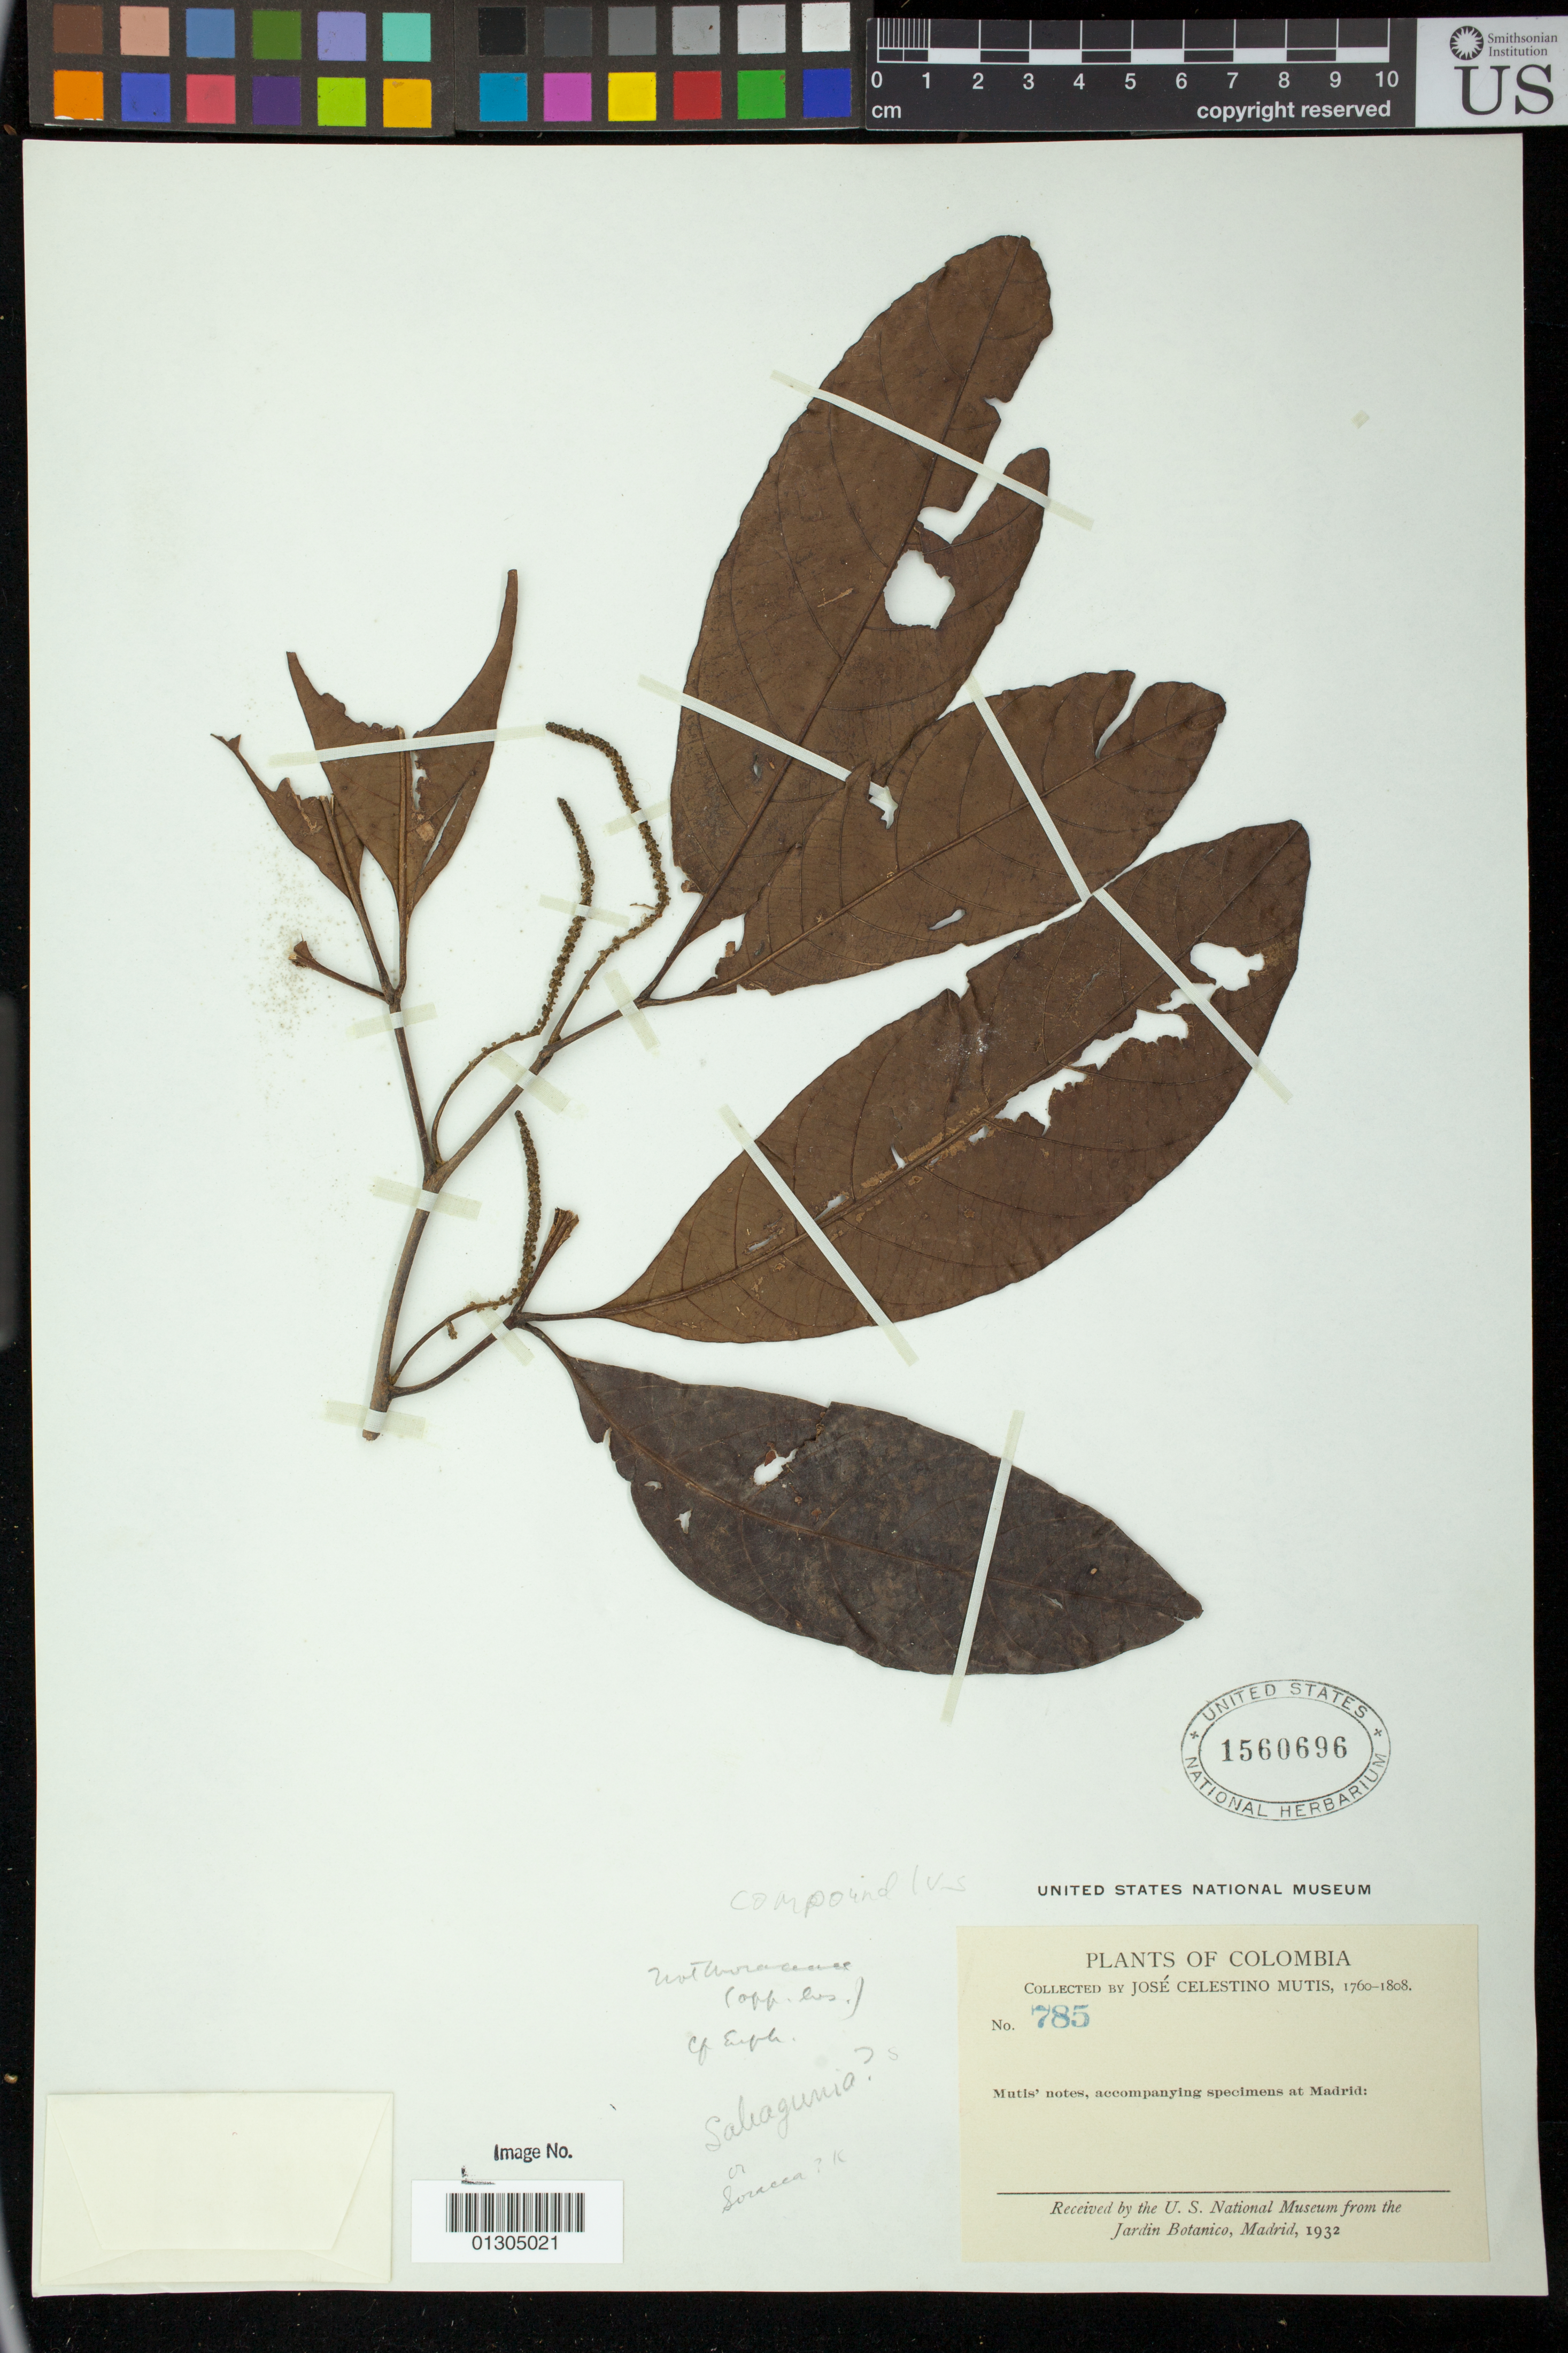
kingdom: Plantae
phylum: Tracheophyta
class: Magnoliopsida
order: Sapindales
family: Sapindaceae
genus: Allophylus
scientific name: Allophylus sp.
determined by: Londoño-Echeverri, Y.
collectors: J. Mutis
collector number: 785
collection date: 1760/1808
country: Colombia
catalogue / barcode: US 1560696